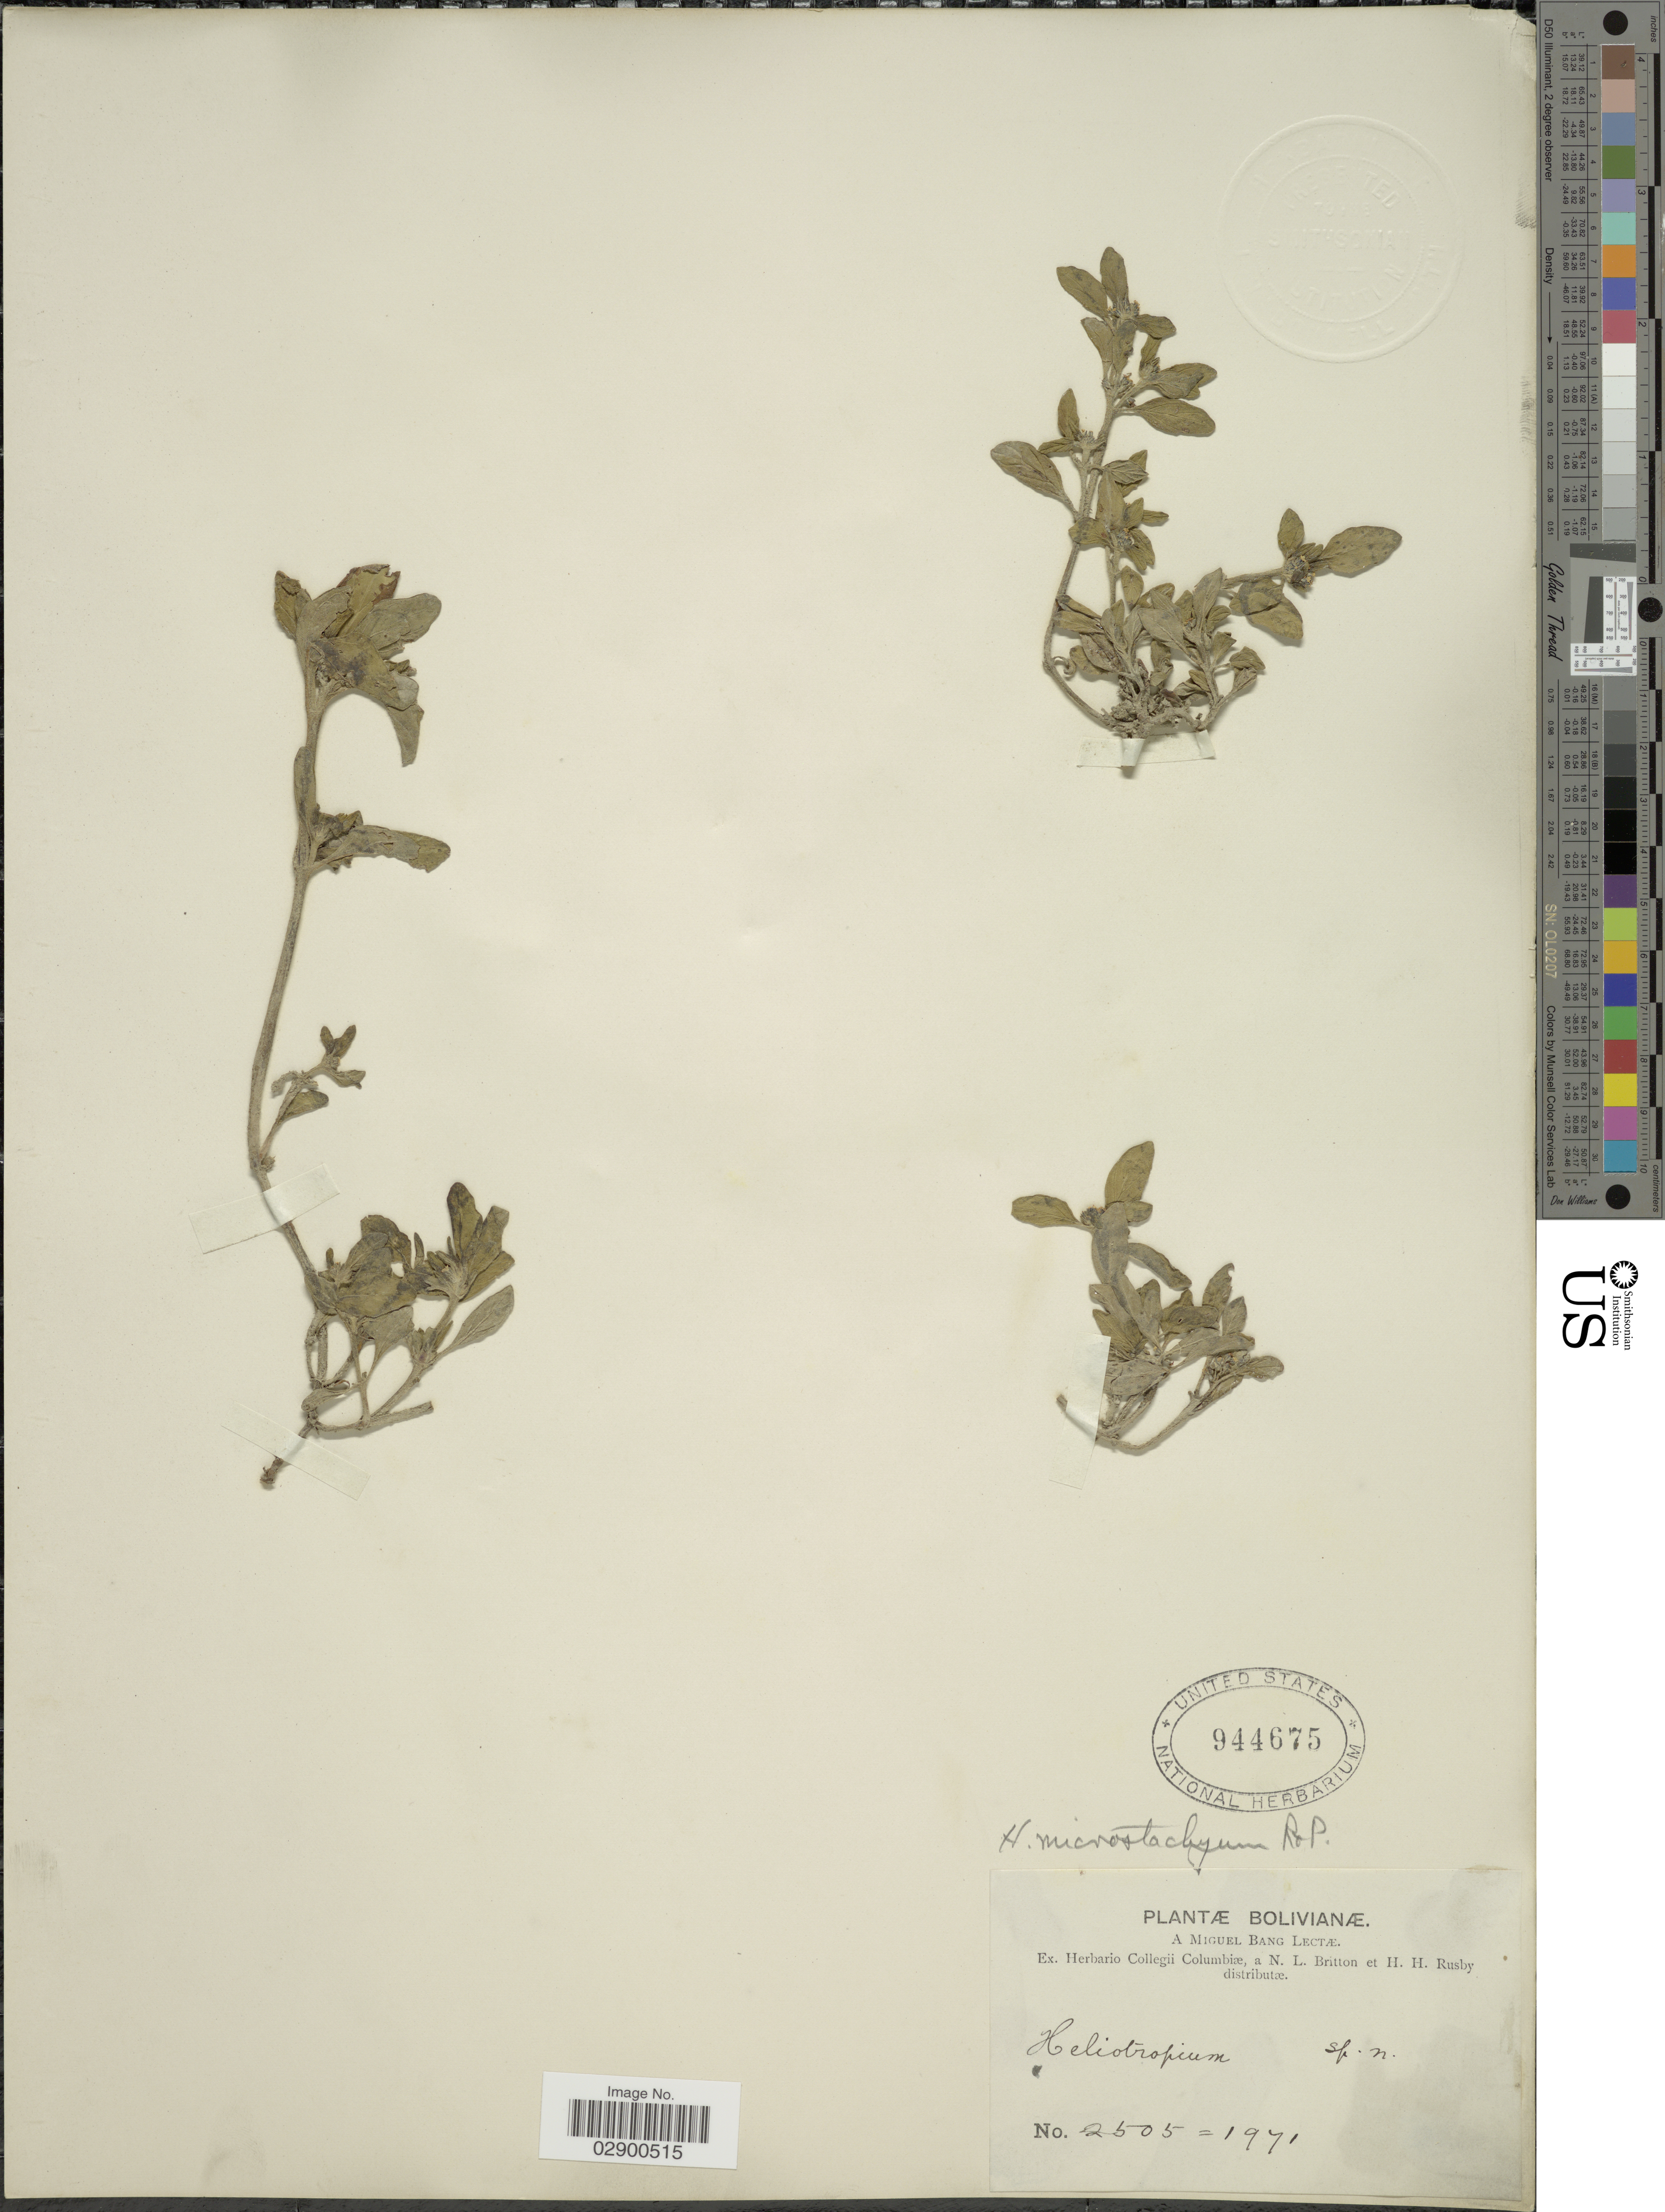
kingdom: Plantae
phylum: Tracheophyta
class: Magnoliopsida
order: Boraginales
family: Heliotropiaceae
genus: Heliotropium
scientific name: Heliotropium microstachyum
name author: Ruiz & Pav.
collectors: M. Bang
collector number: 2505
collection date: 1941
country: Bolivia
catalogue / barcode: US 944675